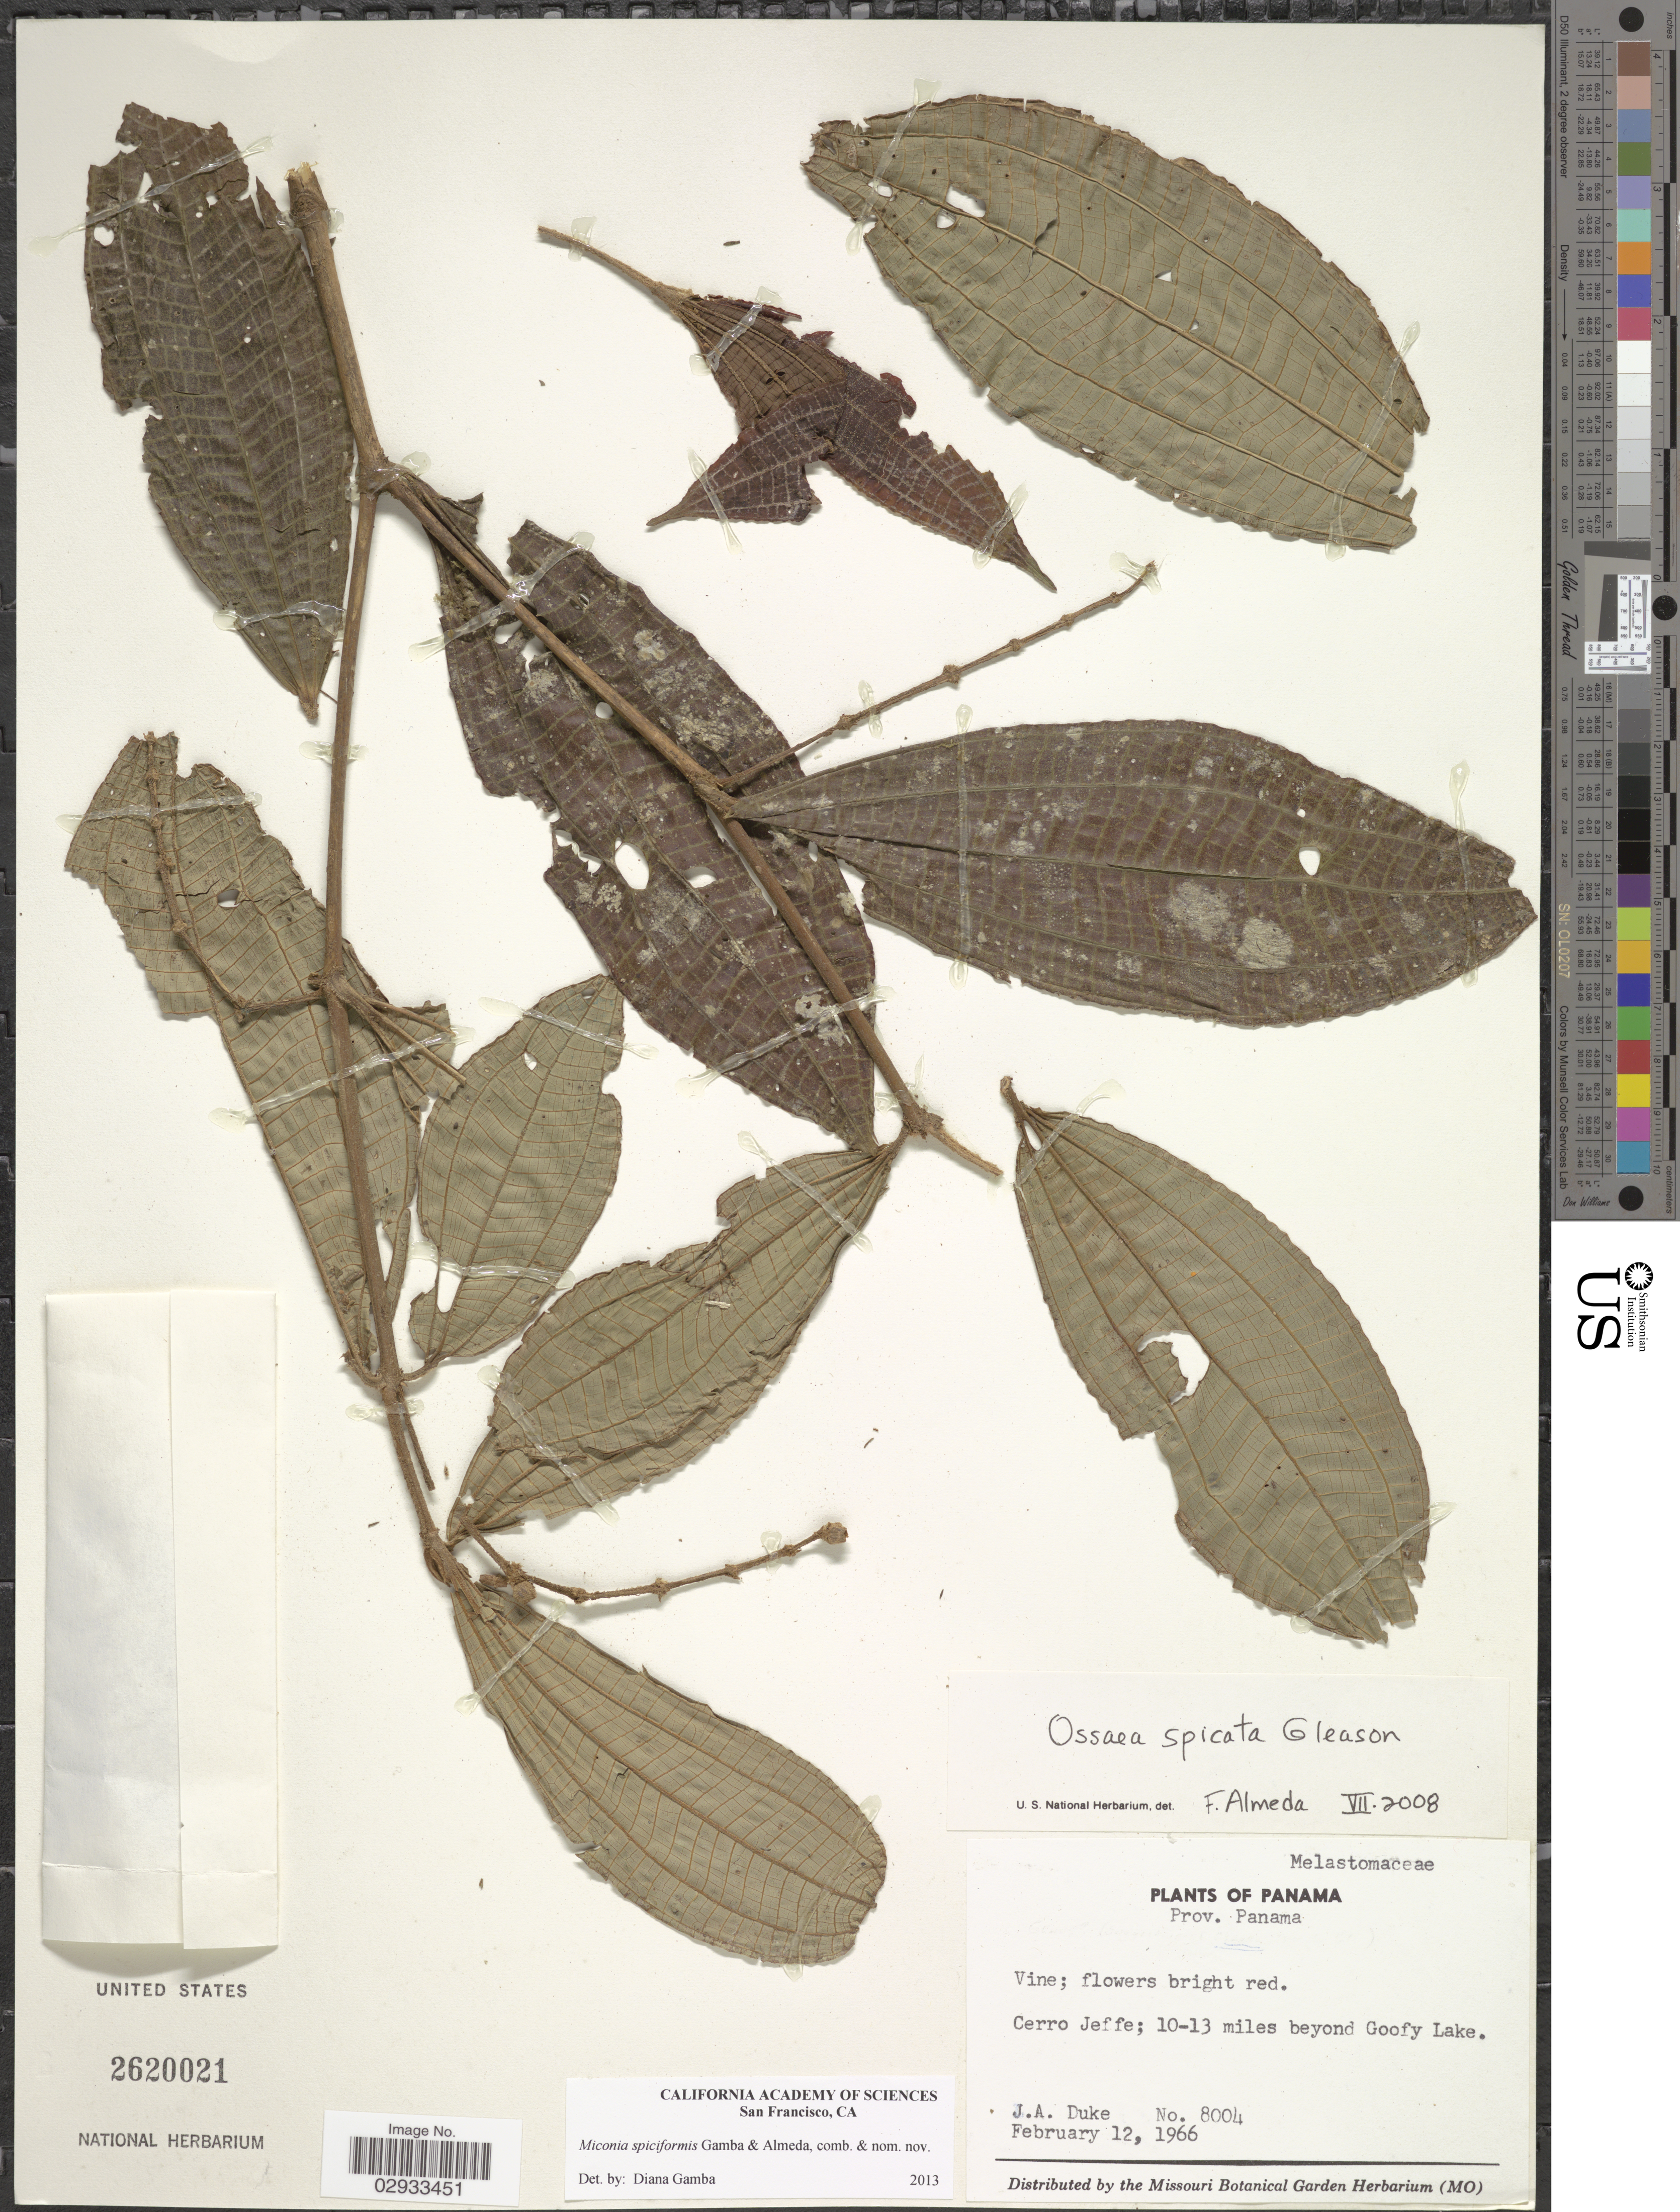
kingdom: Plantae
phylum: Tracheophyta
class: Magnoliopsida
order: Myrtales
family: Melastomataceae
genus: Miconia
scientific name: Miconia spiciformis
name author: Gamba & Almeda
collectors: J. A. Duke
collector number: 8004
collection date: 1966-02-12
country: Panama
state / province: Panamá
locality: Cerro Jeffe; 10-13 miles beyond Goofy Lake.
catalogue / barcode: US 2620021